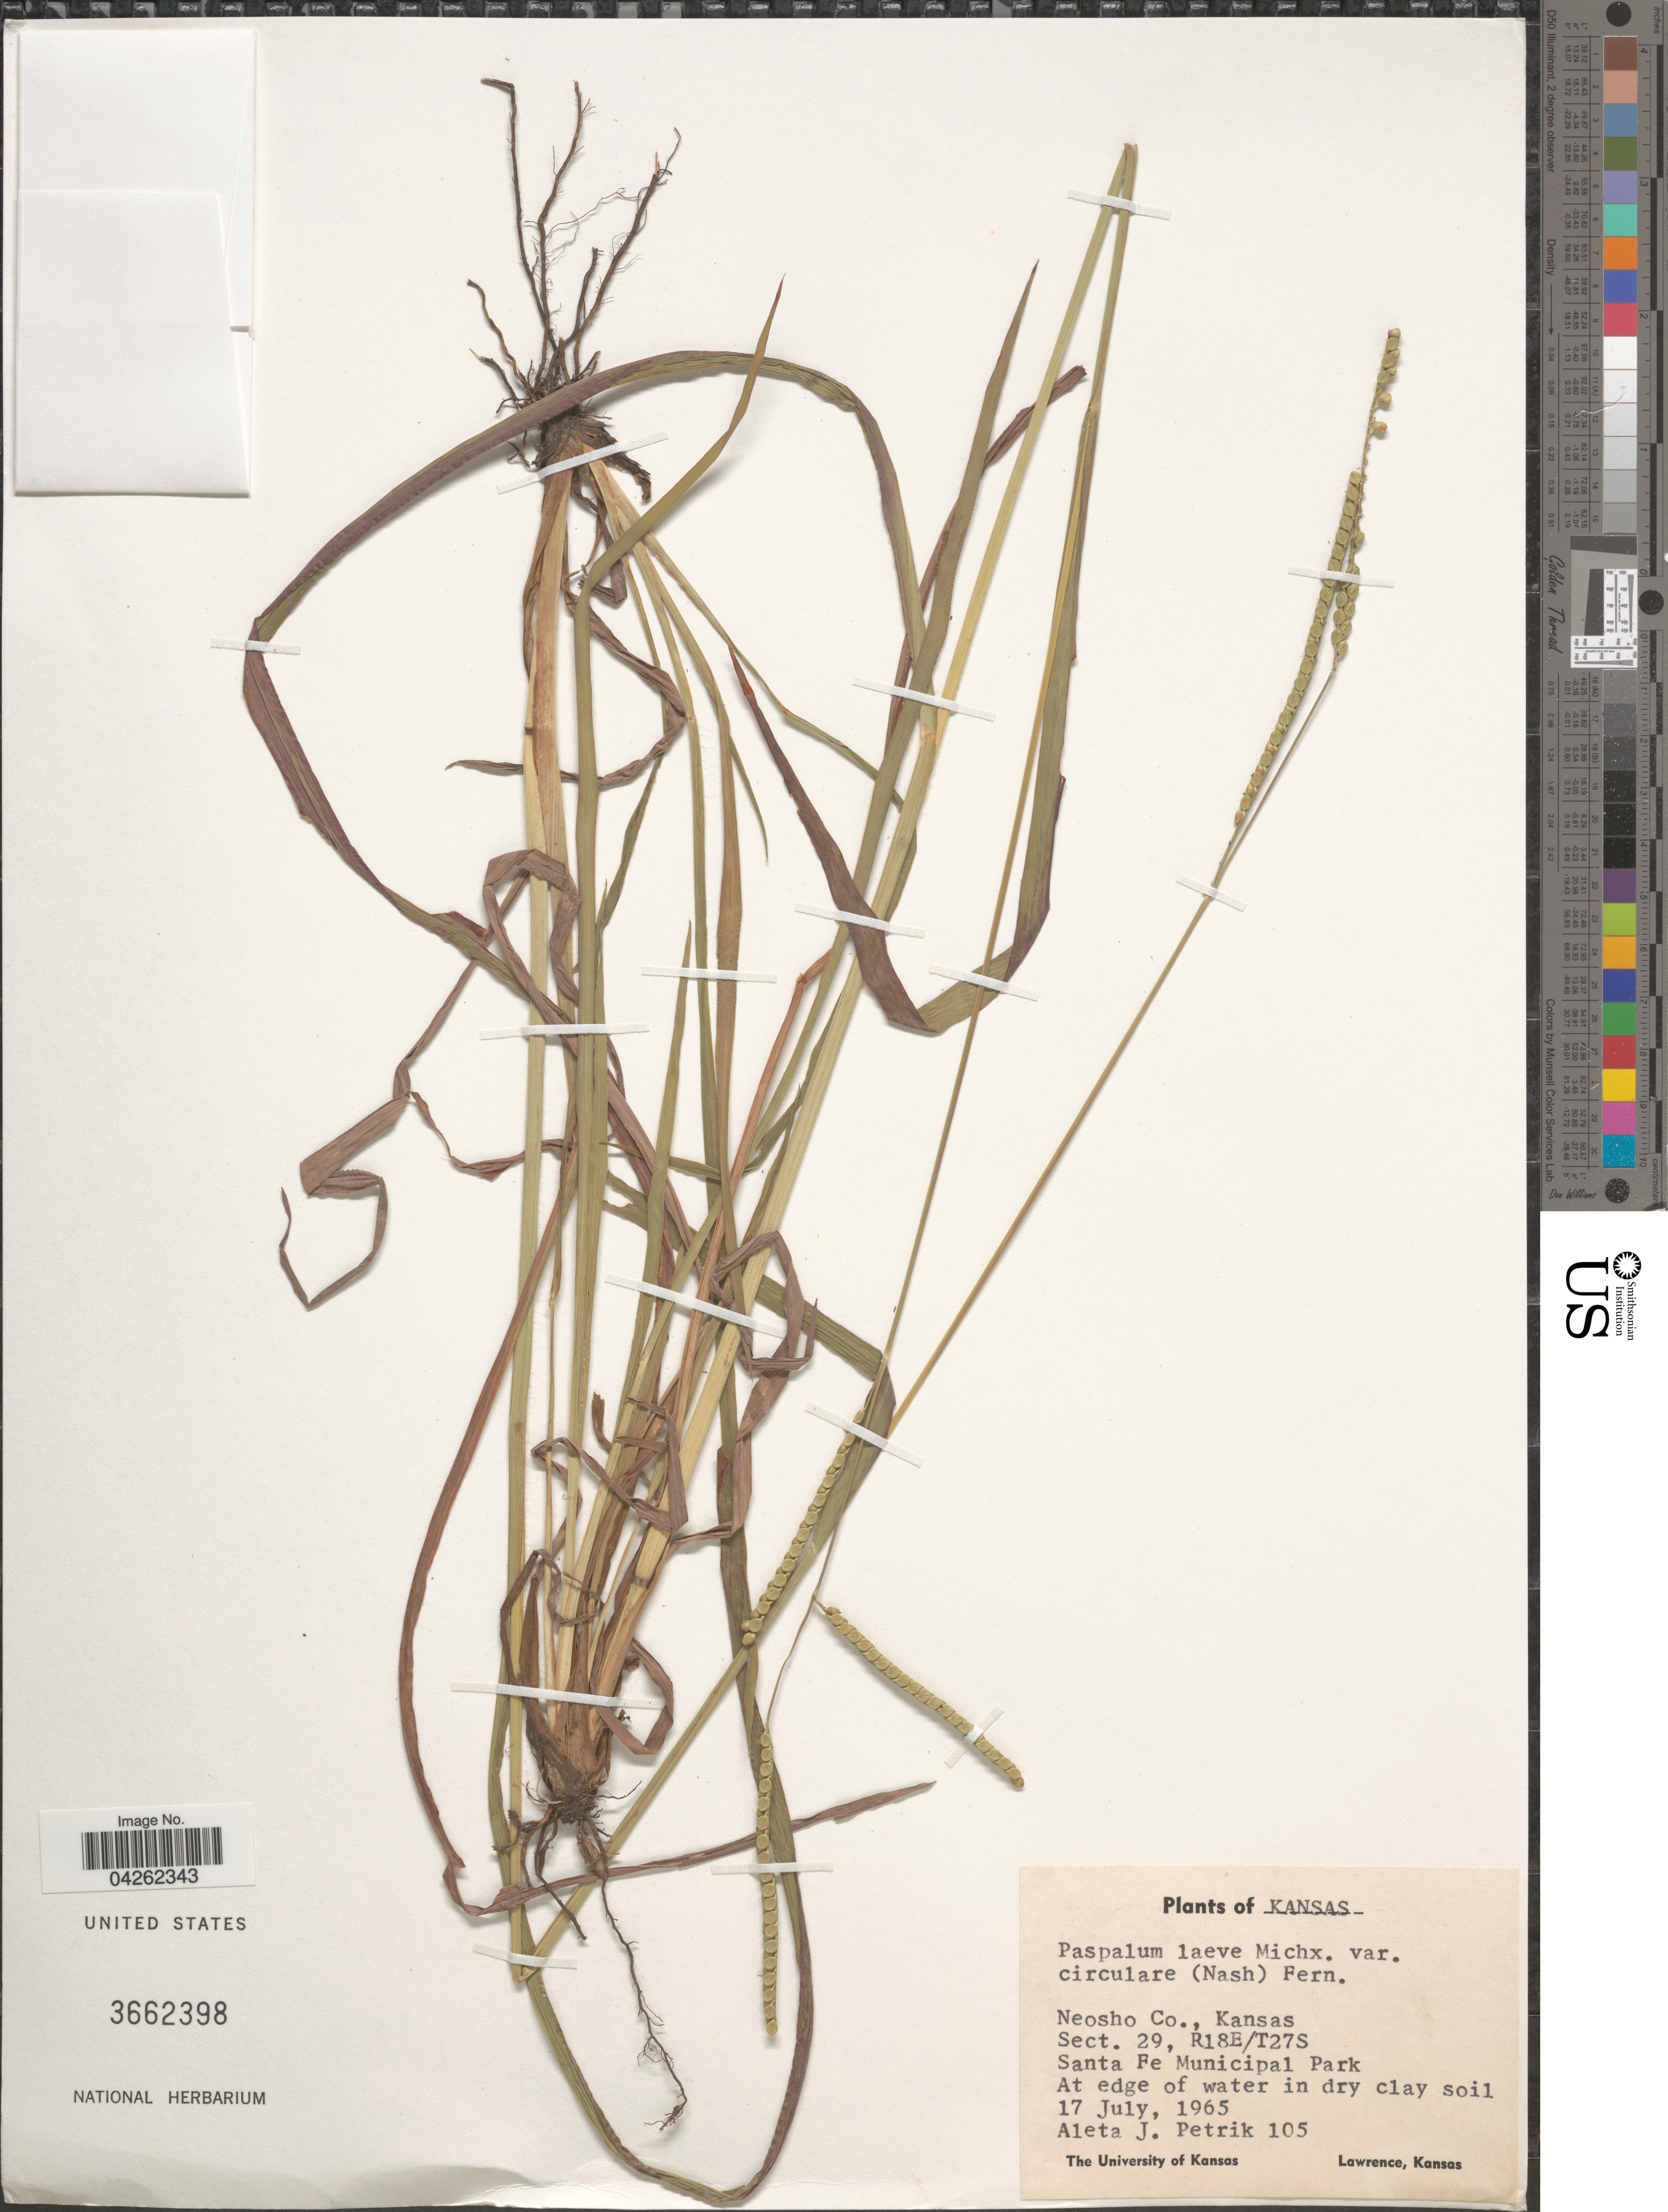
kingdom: Plantae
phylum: Tracheophyta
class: Liliopsida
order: Poales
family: Poaceae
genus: Paspalum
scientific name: Paspalum laeve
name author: Michx.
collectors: A. Petrik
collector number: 105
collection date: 1965-07-17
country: United States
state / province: Kansas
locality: Neosho Co., Sect. 29, R18E/T27S. Santa Fe Municipal Park. At edge of water in dry clay soil.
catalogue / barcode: US 3662398